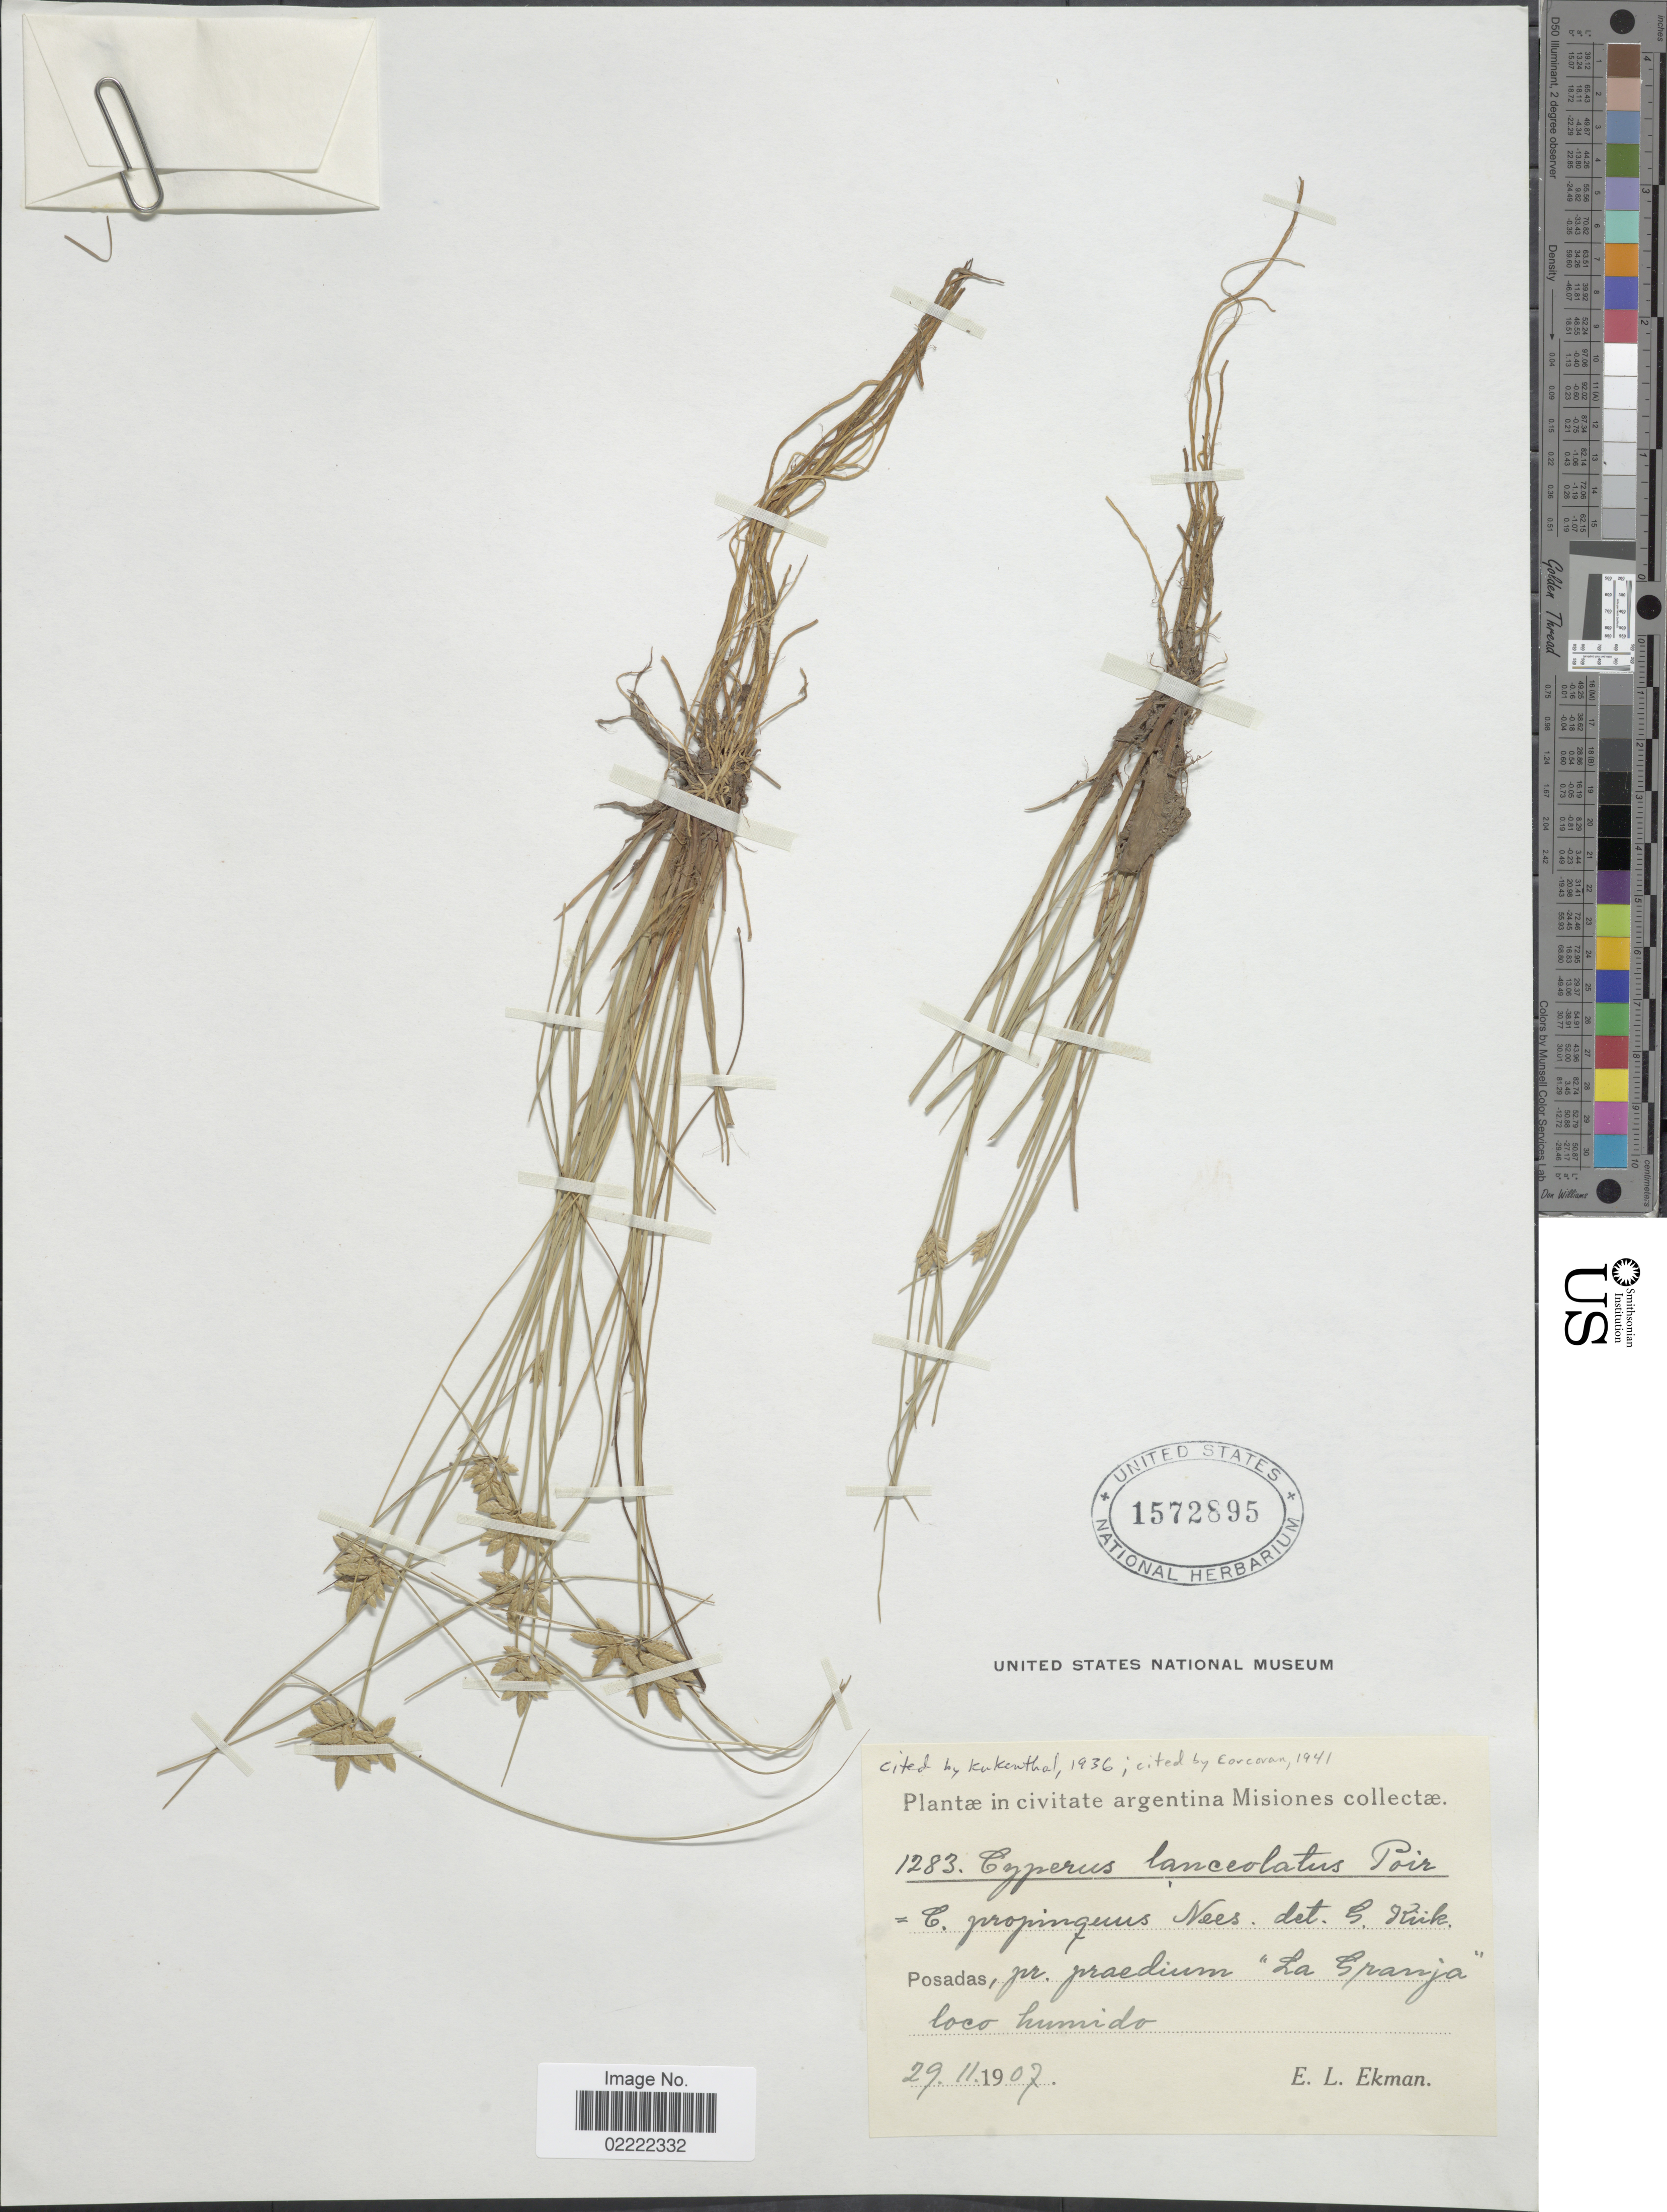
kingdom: Plantae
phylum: Tracheophyta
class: Liliopsida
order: Poales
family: Cyperaceae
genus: Cyperus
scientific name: Cyperus lanceolatus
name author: Poir.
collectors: E. L. Ekman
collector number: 1283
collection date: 1907-11-29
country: Argentina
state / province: Misiones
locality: Posadas, pr. praedium "La Gpanja" loco humido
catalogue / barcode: US 1572895